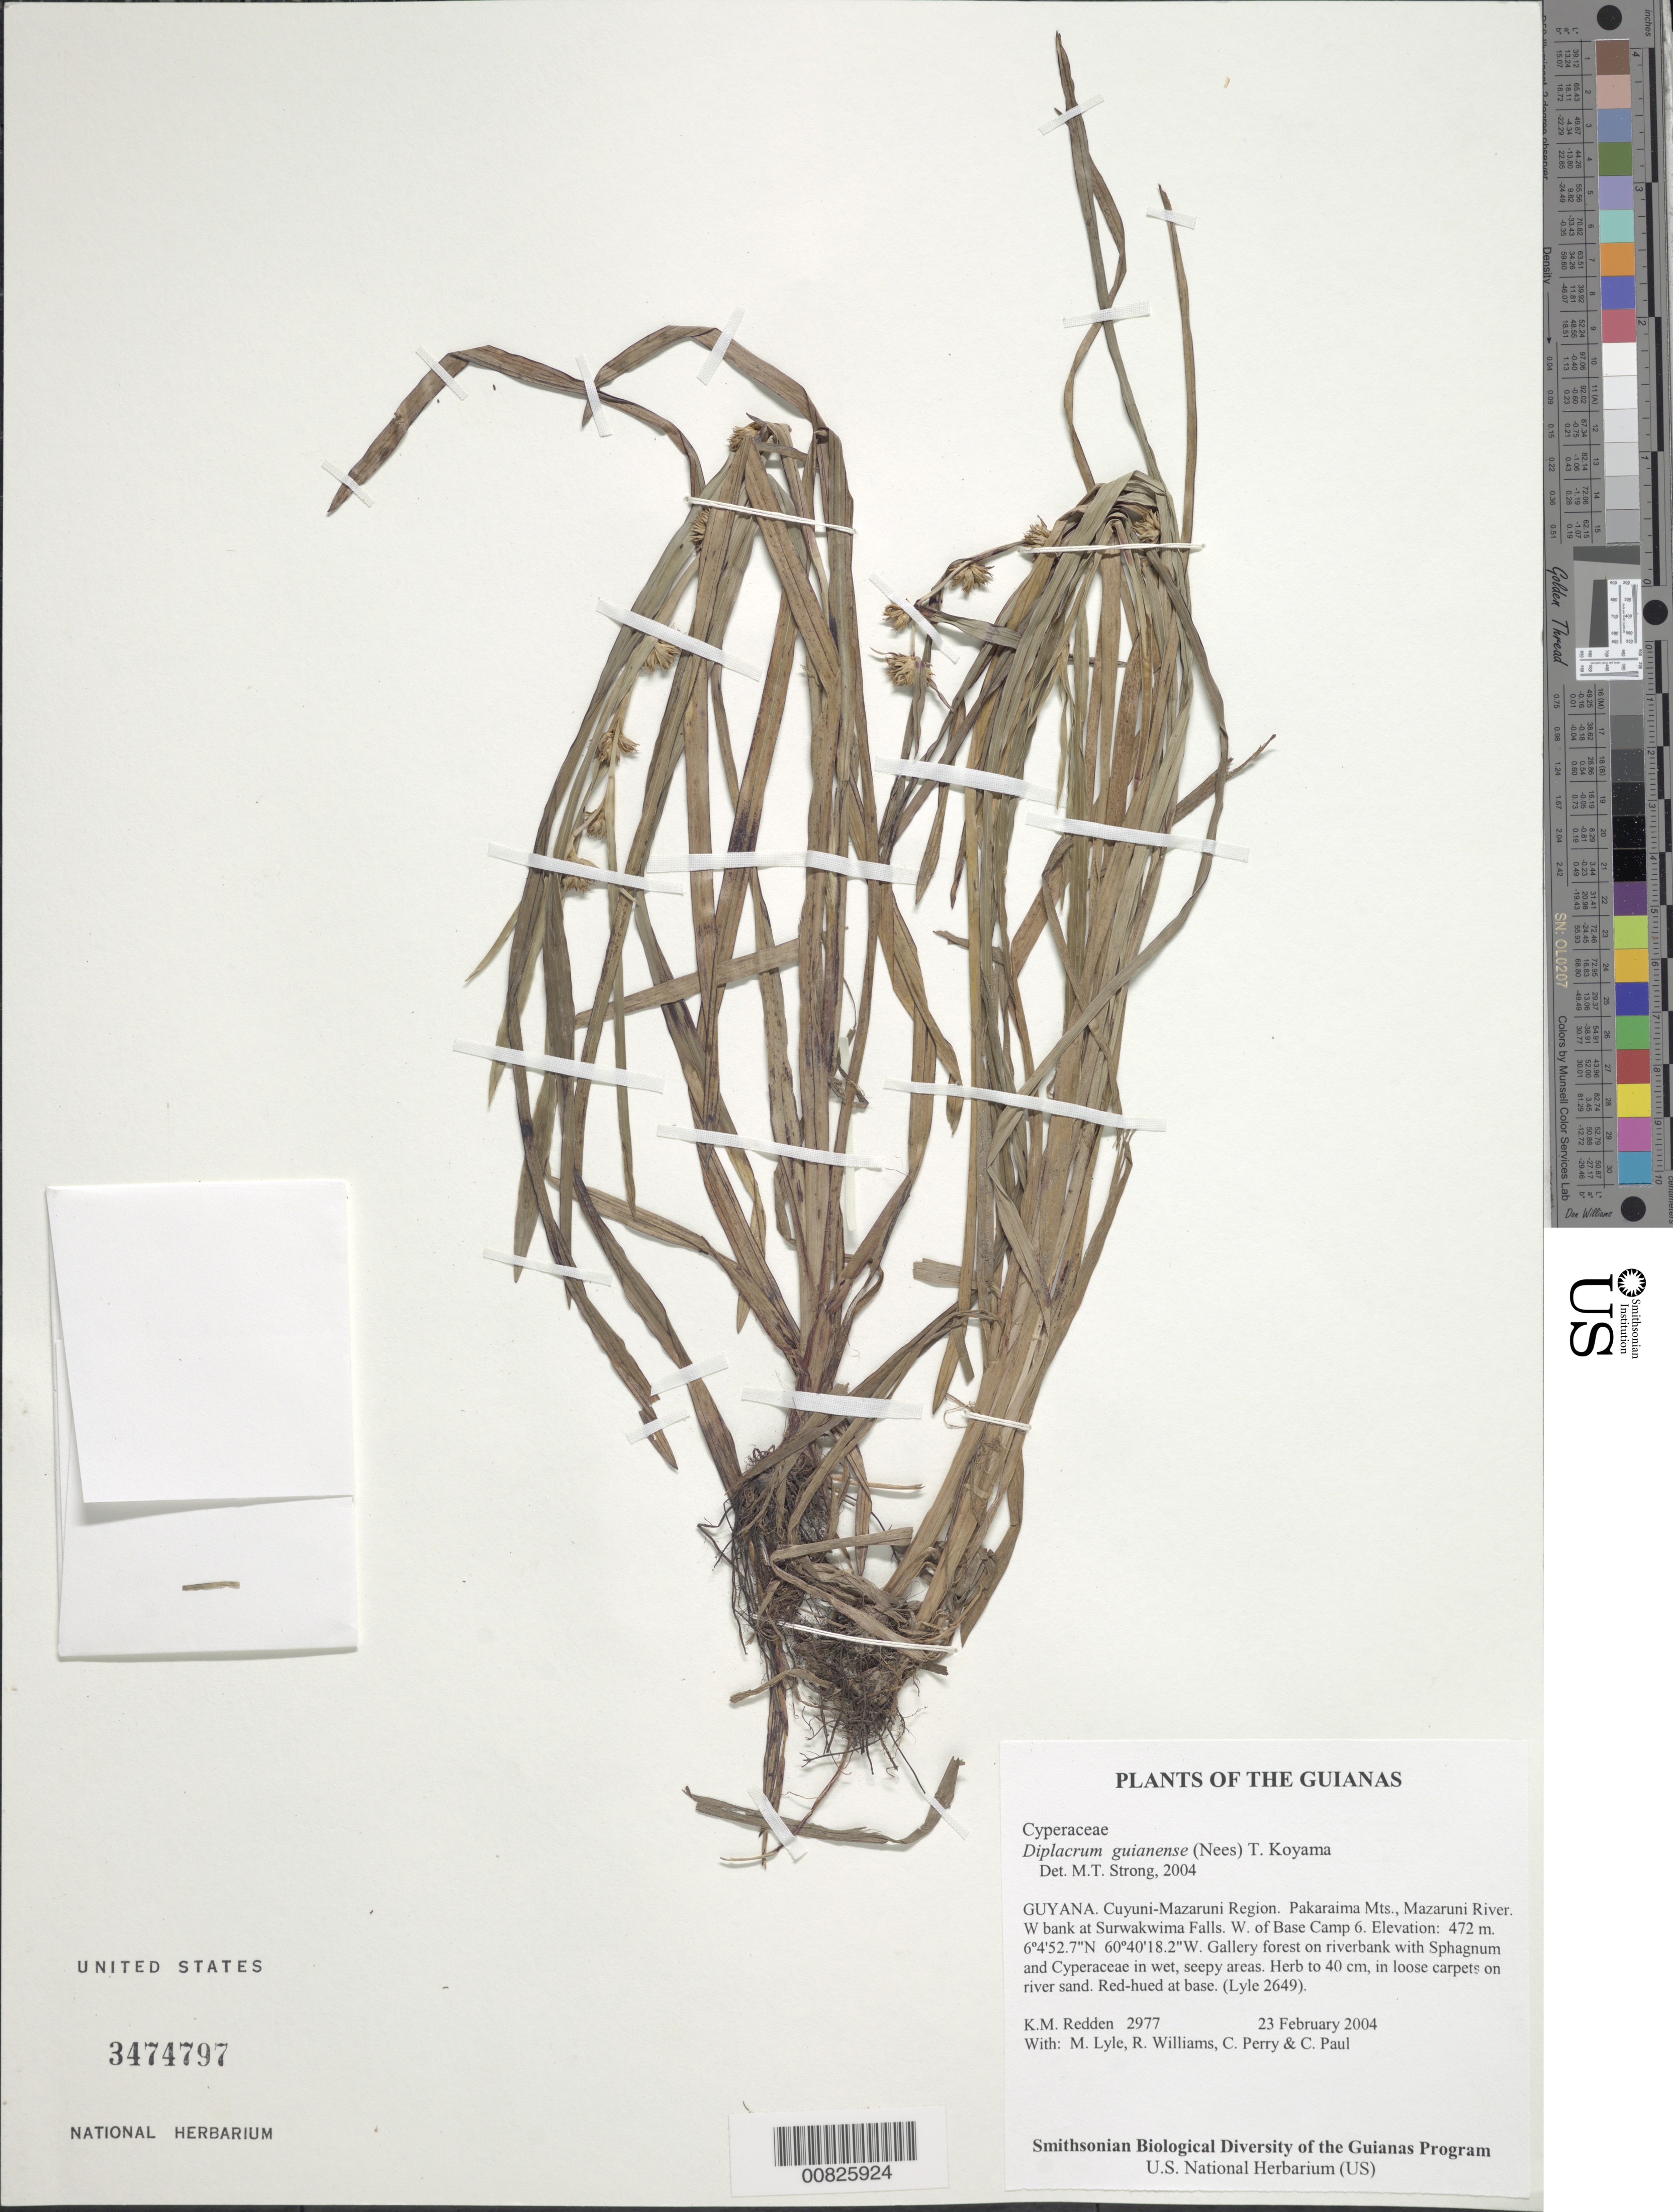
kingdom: Plantae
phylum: Tracheophyta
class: Liliopsida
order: Poales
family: Cyperaceae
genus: Diplacrum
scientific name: Diplacrum guianense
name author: (Nees) T. Koyama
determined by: Strong, M. T., (US), Smithsonian Institution - National Museum of Natural History (UNITED STATES)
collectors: K. M. Redden, M. Lyle, R. Williams, C. Perry & C. Paul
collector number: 2977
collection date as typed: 23 February 2004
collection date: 2004-02-23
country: Guyana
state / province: Cuyuni-Mazaruni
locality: Pakaraima Mts., Mazaruni River. W bank at Surwakwima Falls. W. of Base Camp 6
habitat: Gallery forest on riverbank with Sphagnum and Cyperaceae in wet, seepy areas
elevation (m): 472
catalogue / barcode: US 3474797